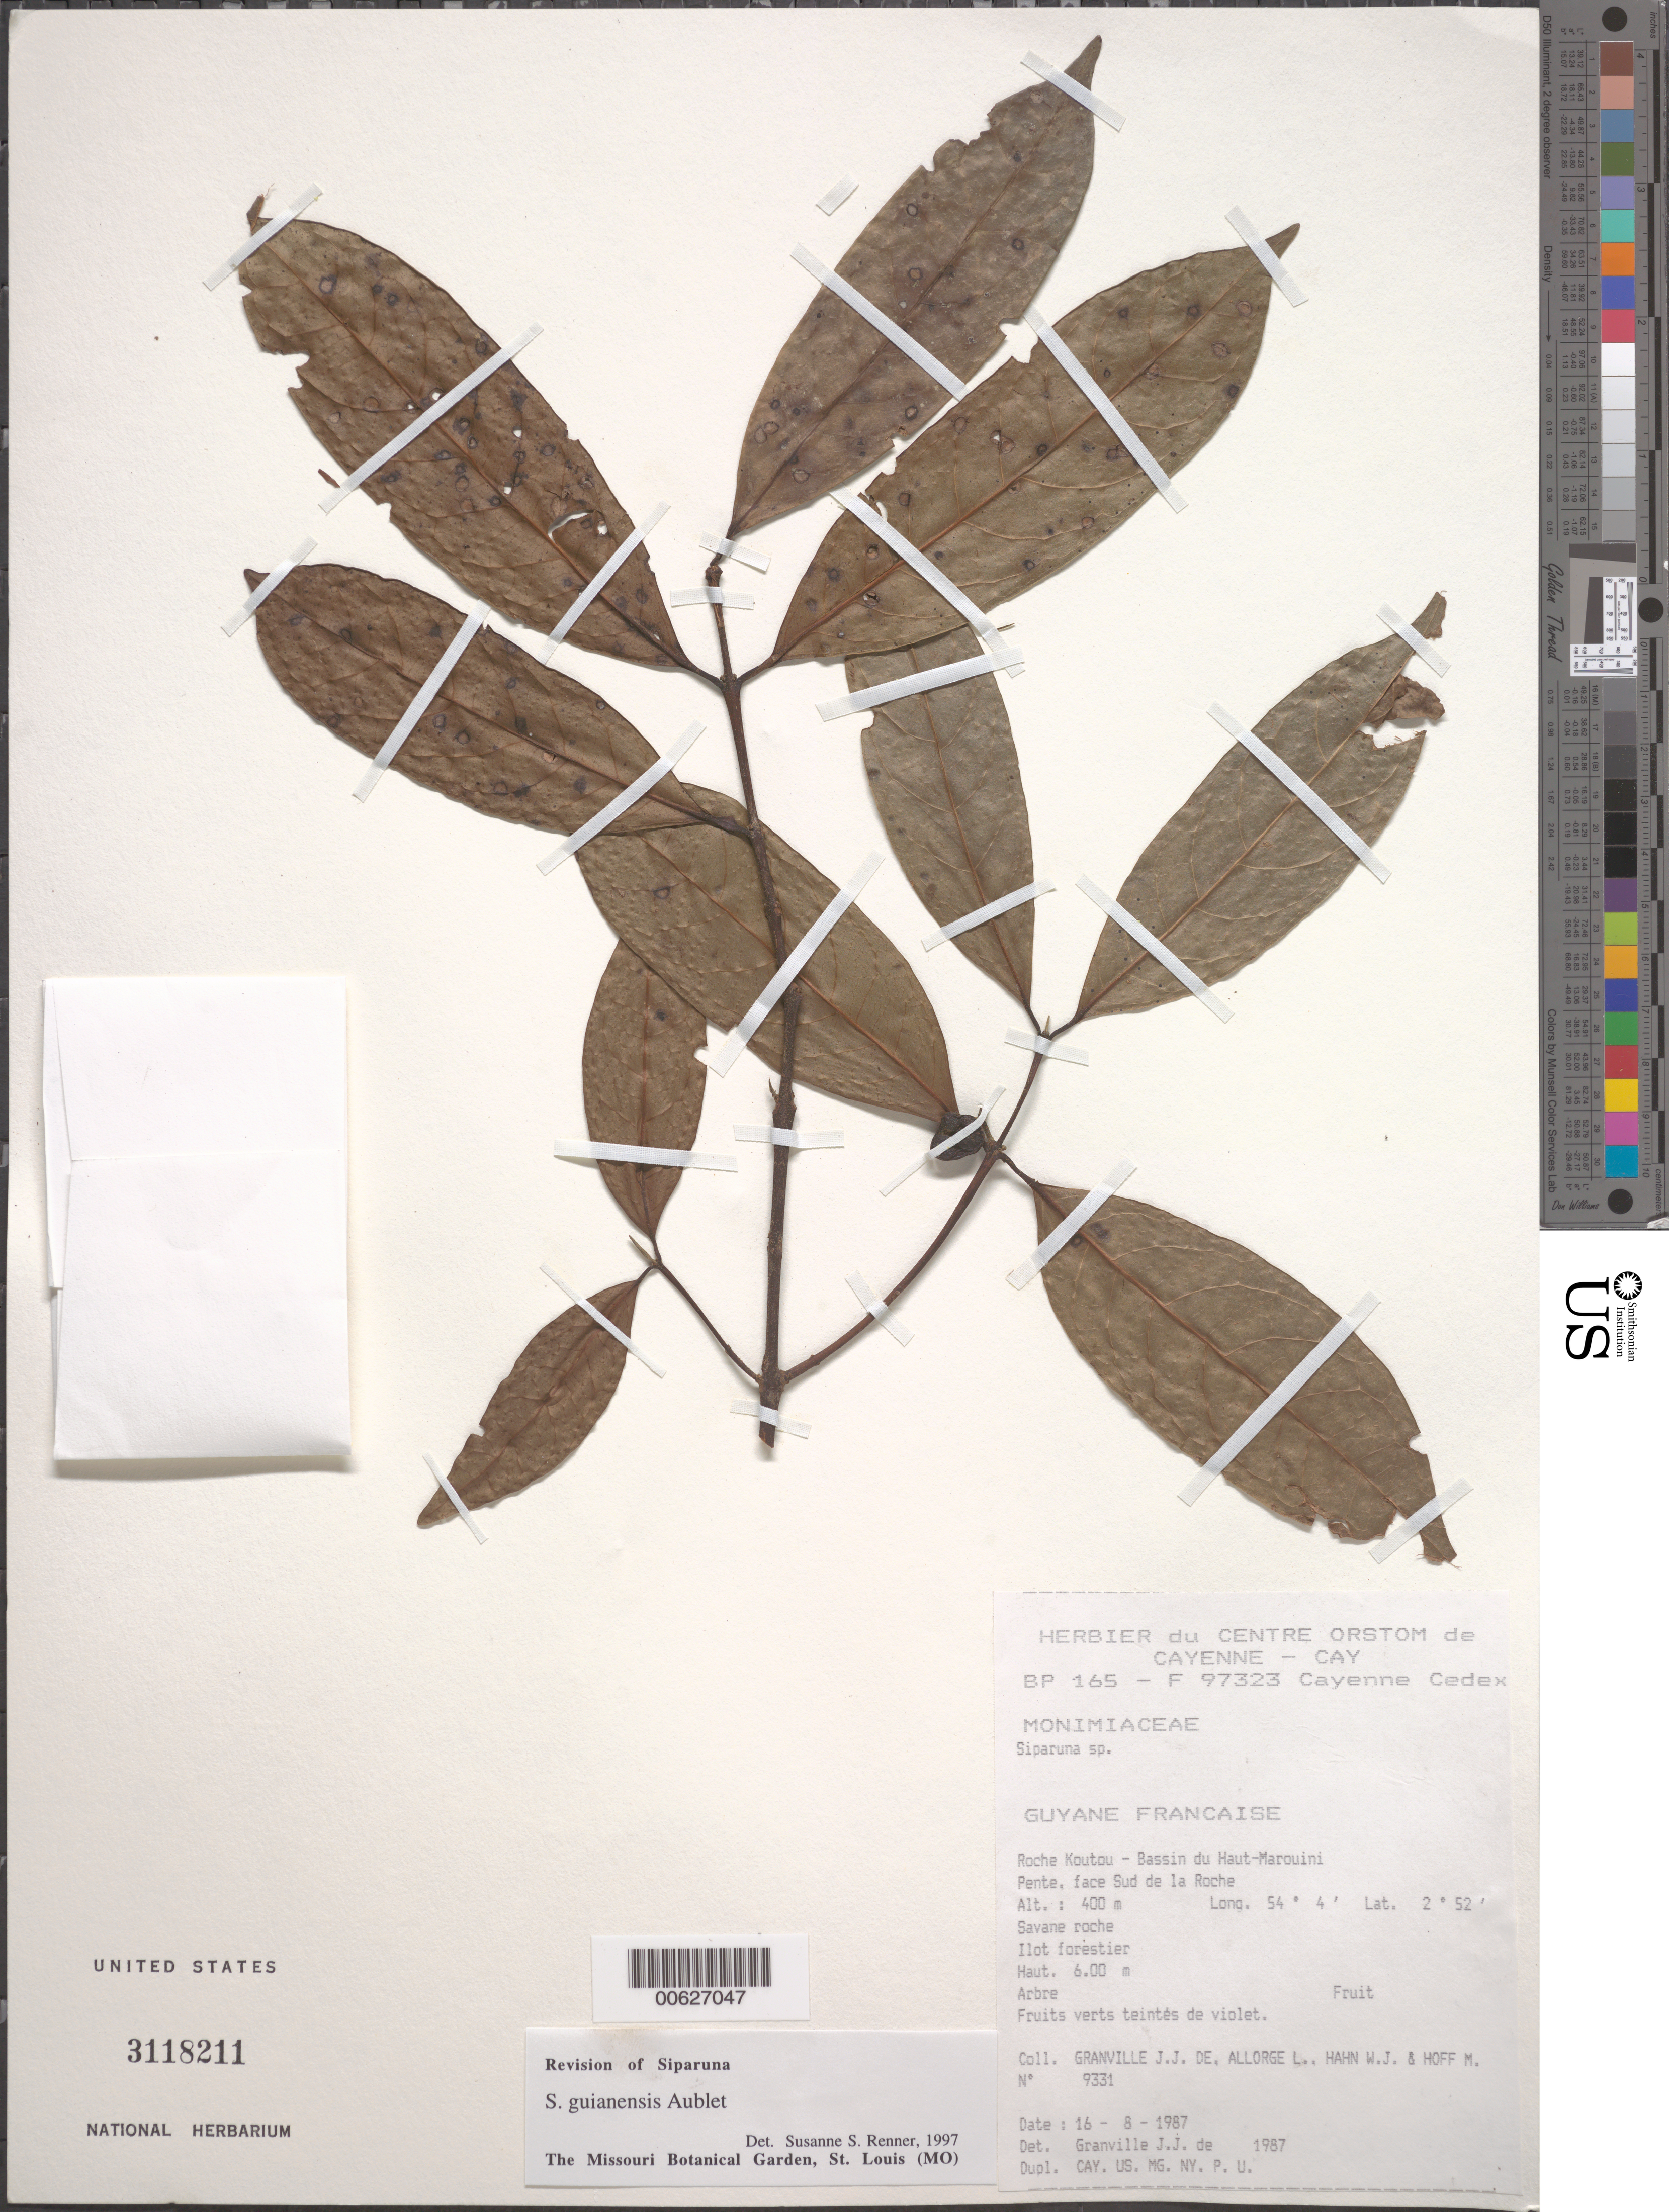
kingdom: Plantae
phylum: Tracheophyta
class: Magnoliopsida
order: Laurales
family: Siparunaceae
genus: Siparuna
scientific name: Siparuna guianensis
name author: Aubl.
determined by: Renner, S. S.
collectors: J.-J. de Granville, L. Allorge, W. J. Hahn & M. Hoff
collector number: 9331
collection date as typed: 16-Aug-87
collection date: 1987-08-16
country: French Guiana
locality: Roche Koutou, Bassin du Haut-Marouini. Pente, face surd de la Roche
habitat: Savane roche, ilot forestier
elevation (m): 400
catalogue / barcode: US 3118211